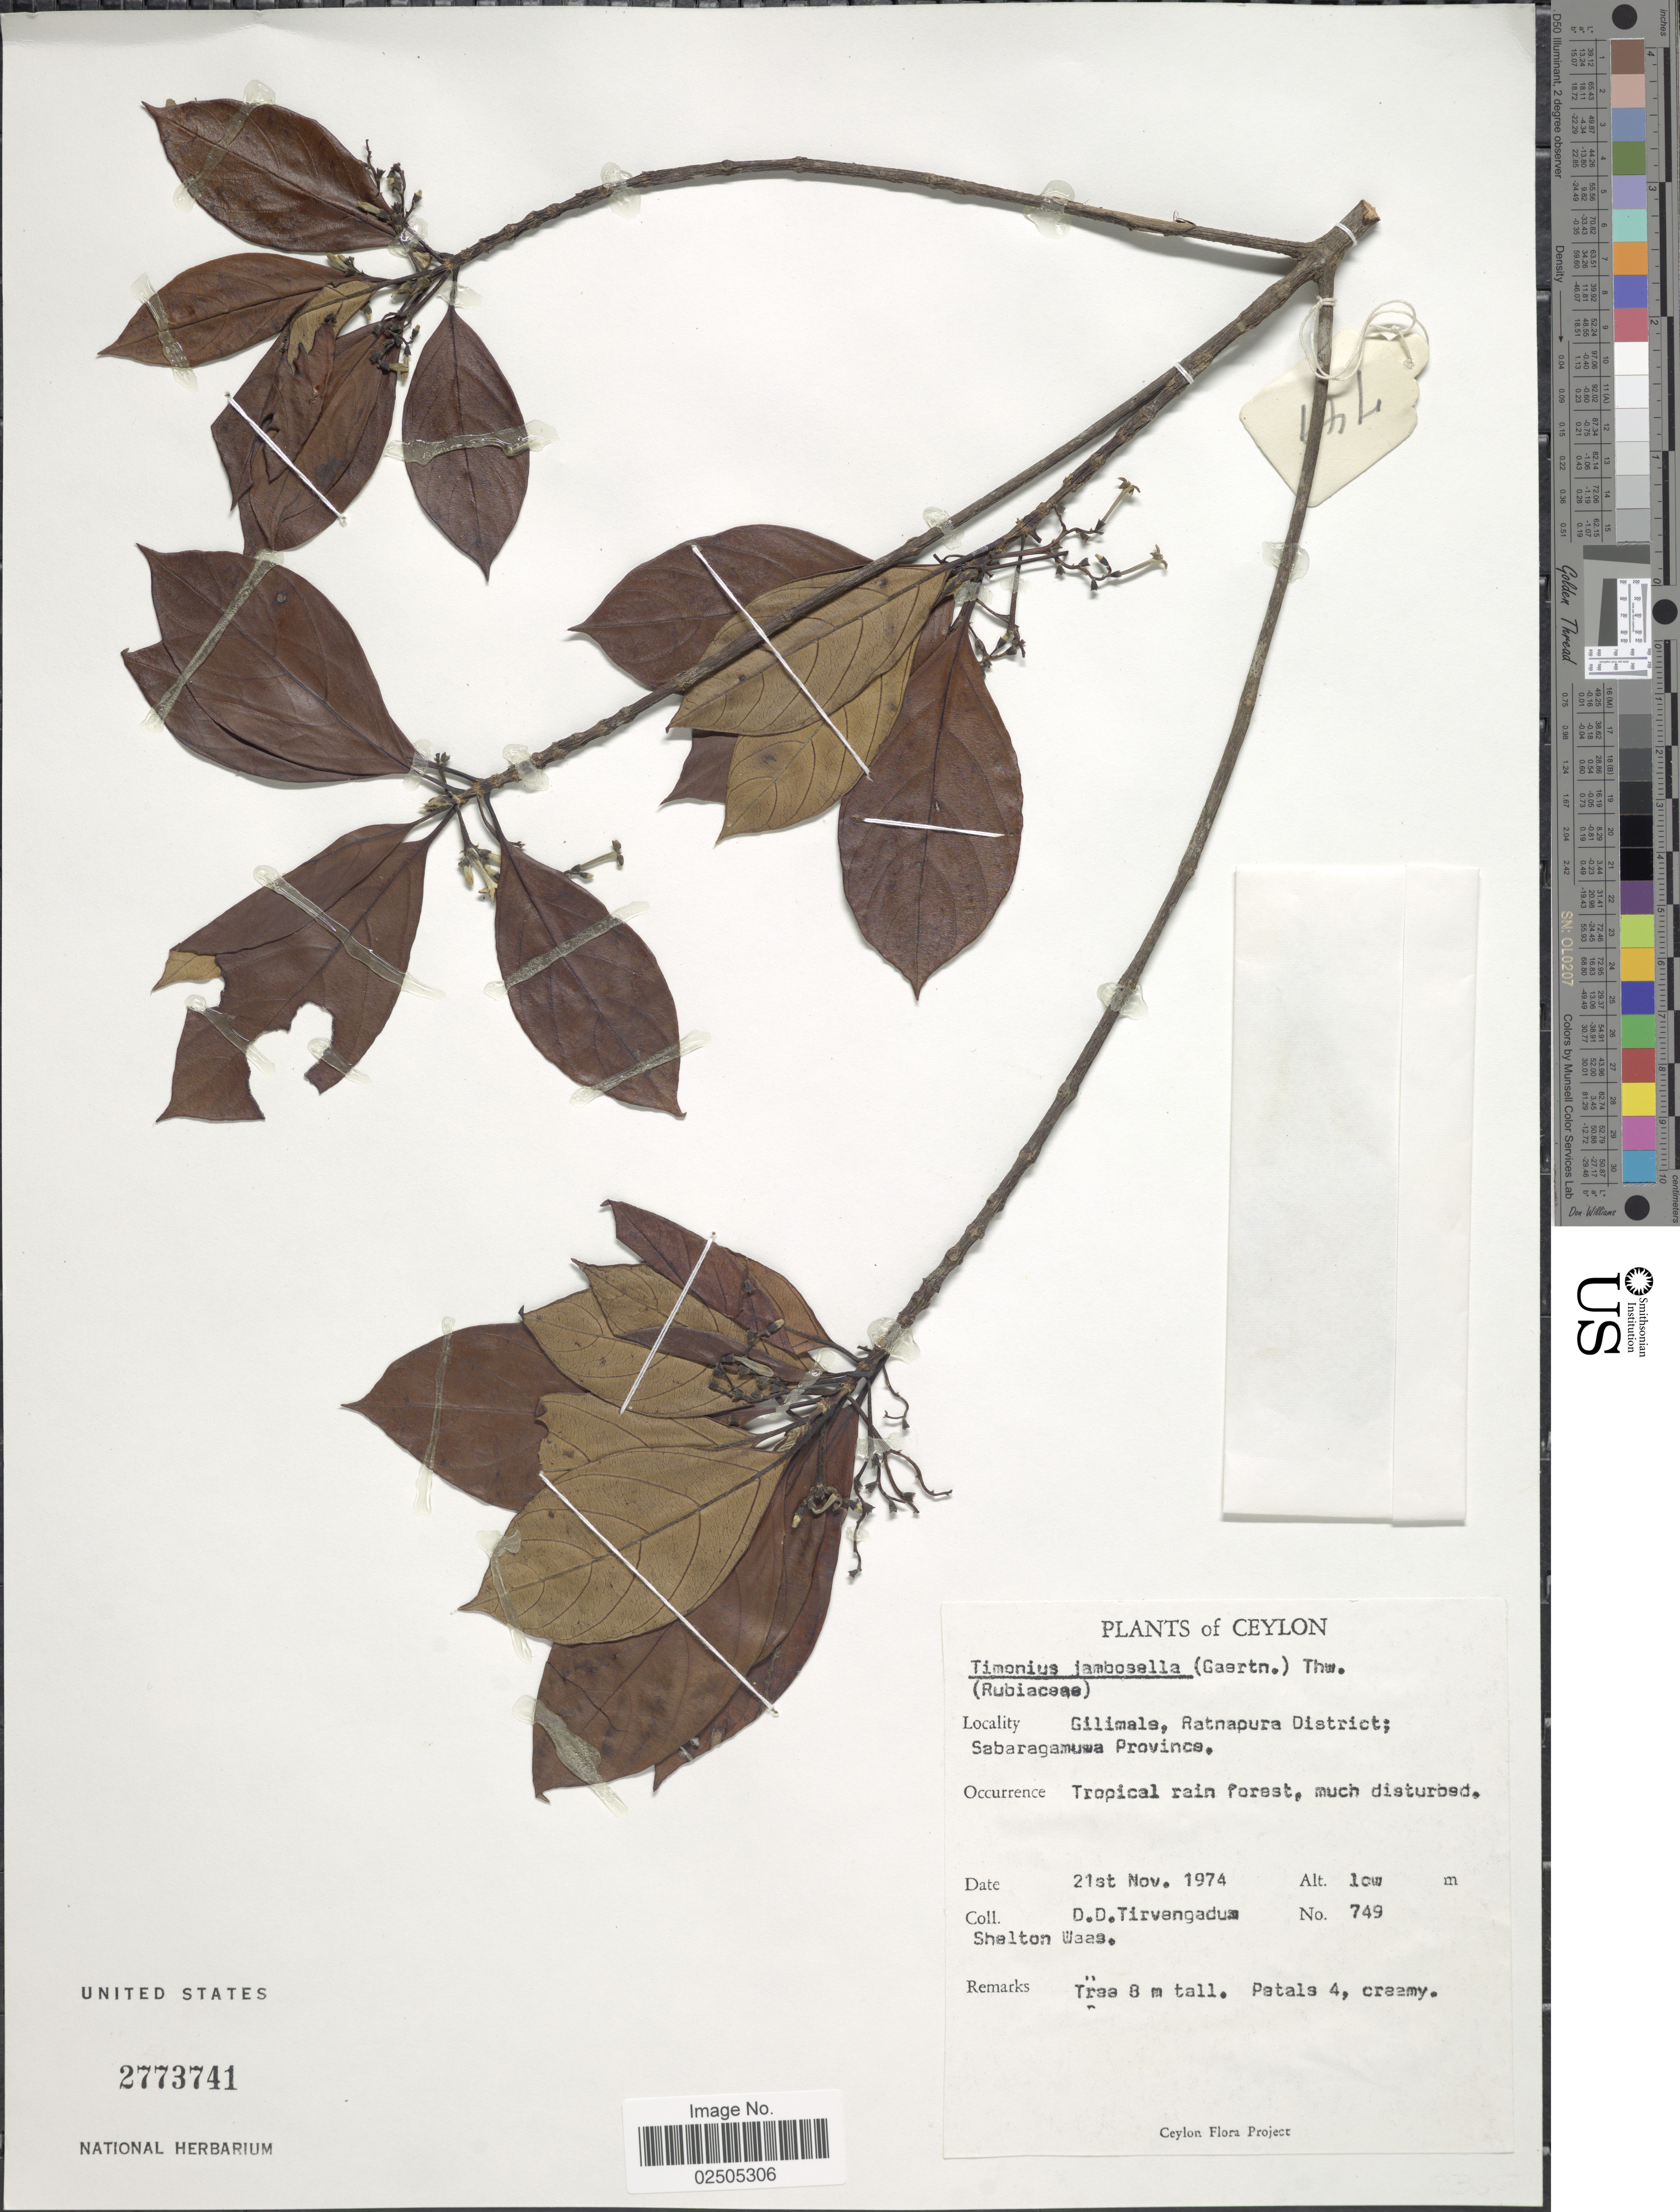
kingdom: Plantae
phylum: Tracheophyta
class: Magnoliopsida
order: Gentianales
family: Rubiaceae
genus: Timonius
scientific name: Timonius jambosella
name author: Thwaites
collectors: D. Tirvengadum & S. Wass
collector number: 749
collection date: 1974-11-21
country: Sri Lanka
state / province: Sabaragamuwa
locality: Ceylon, Gilimale, Ratnapura District, Sabaragamuwa Province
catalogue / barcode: US 2773741